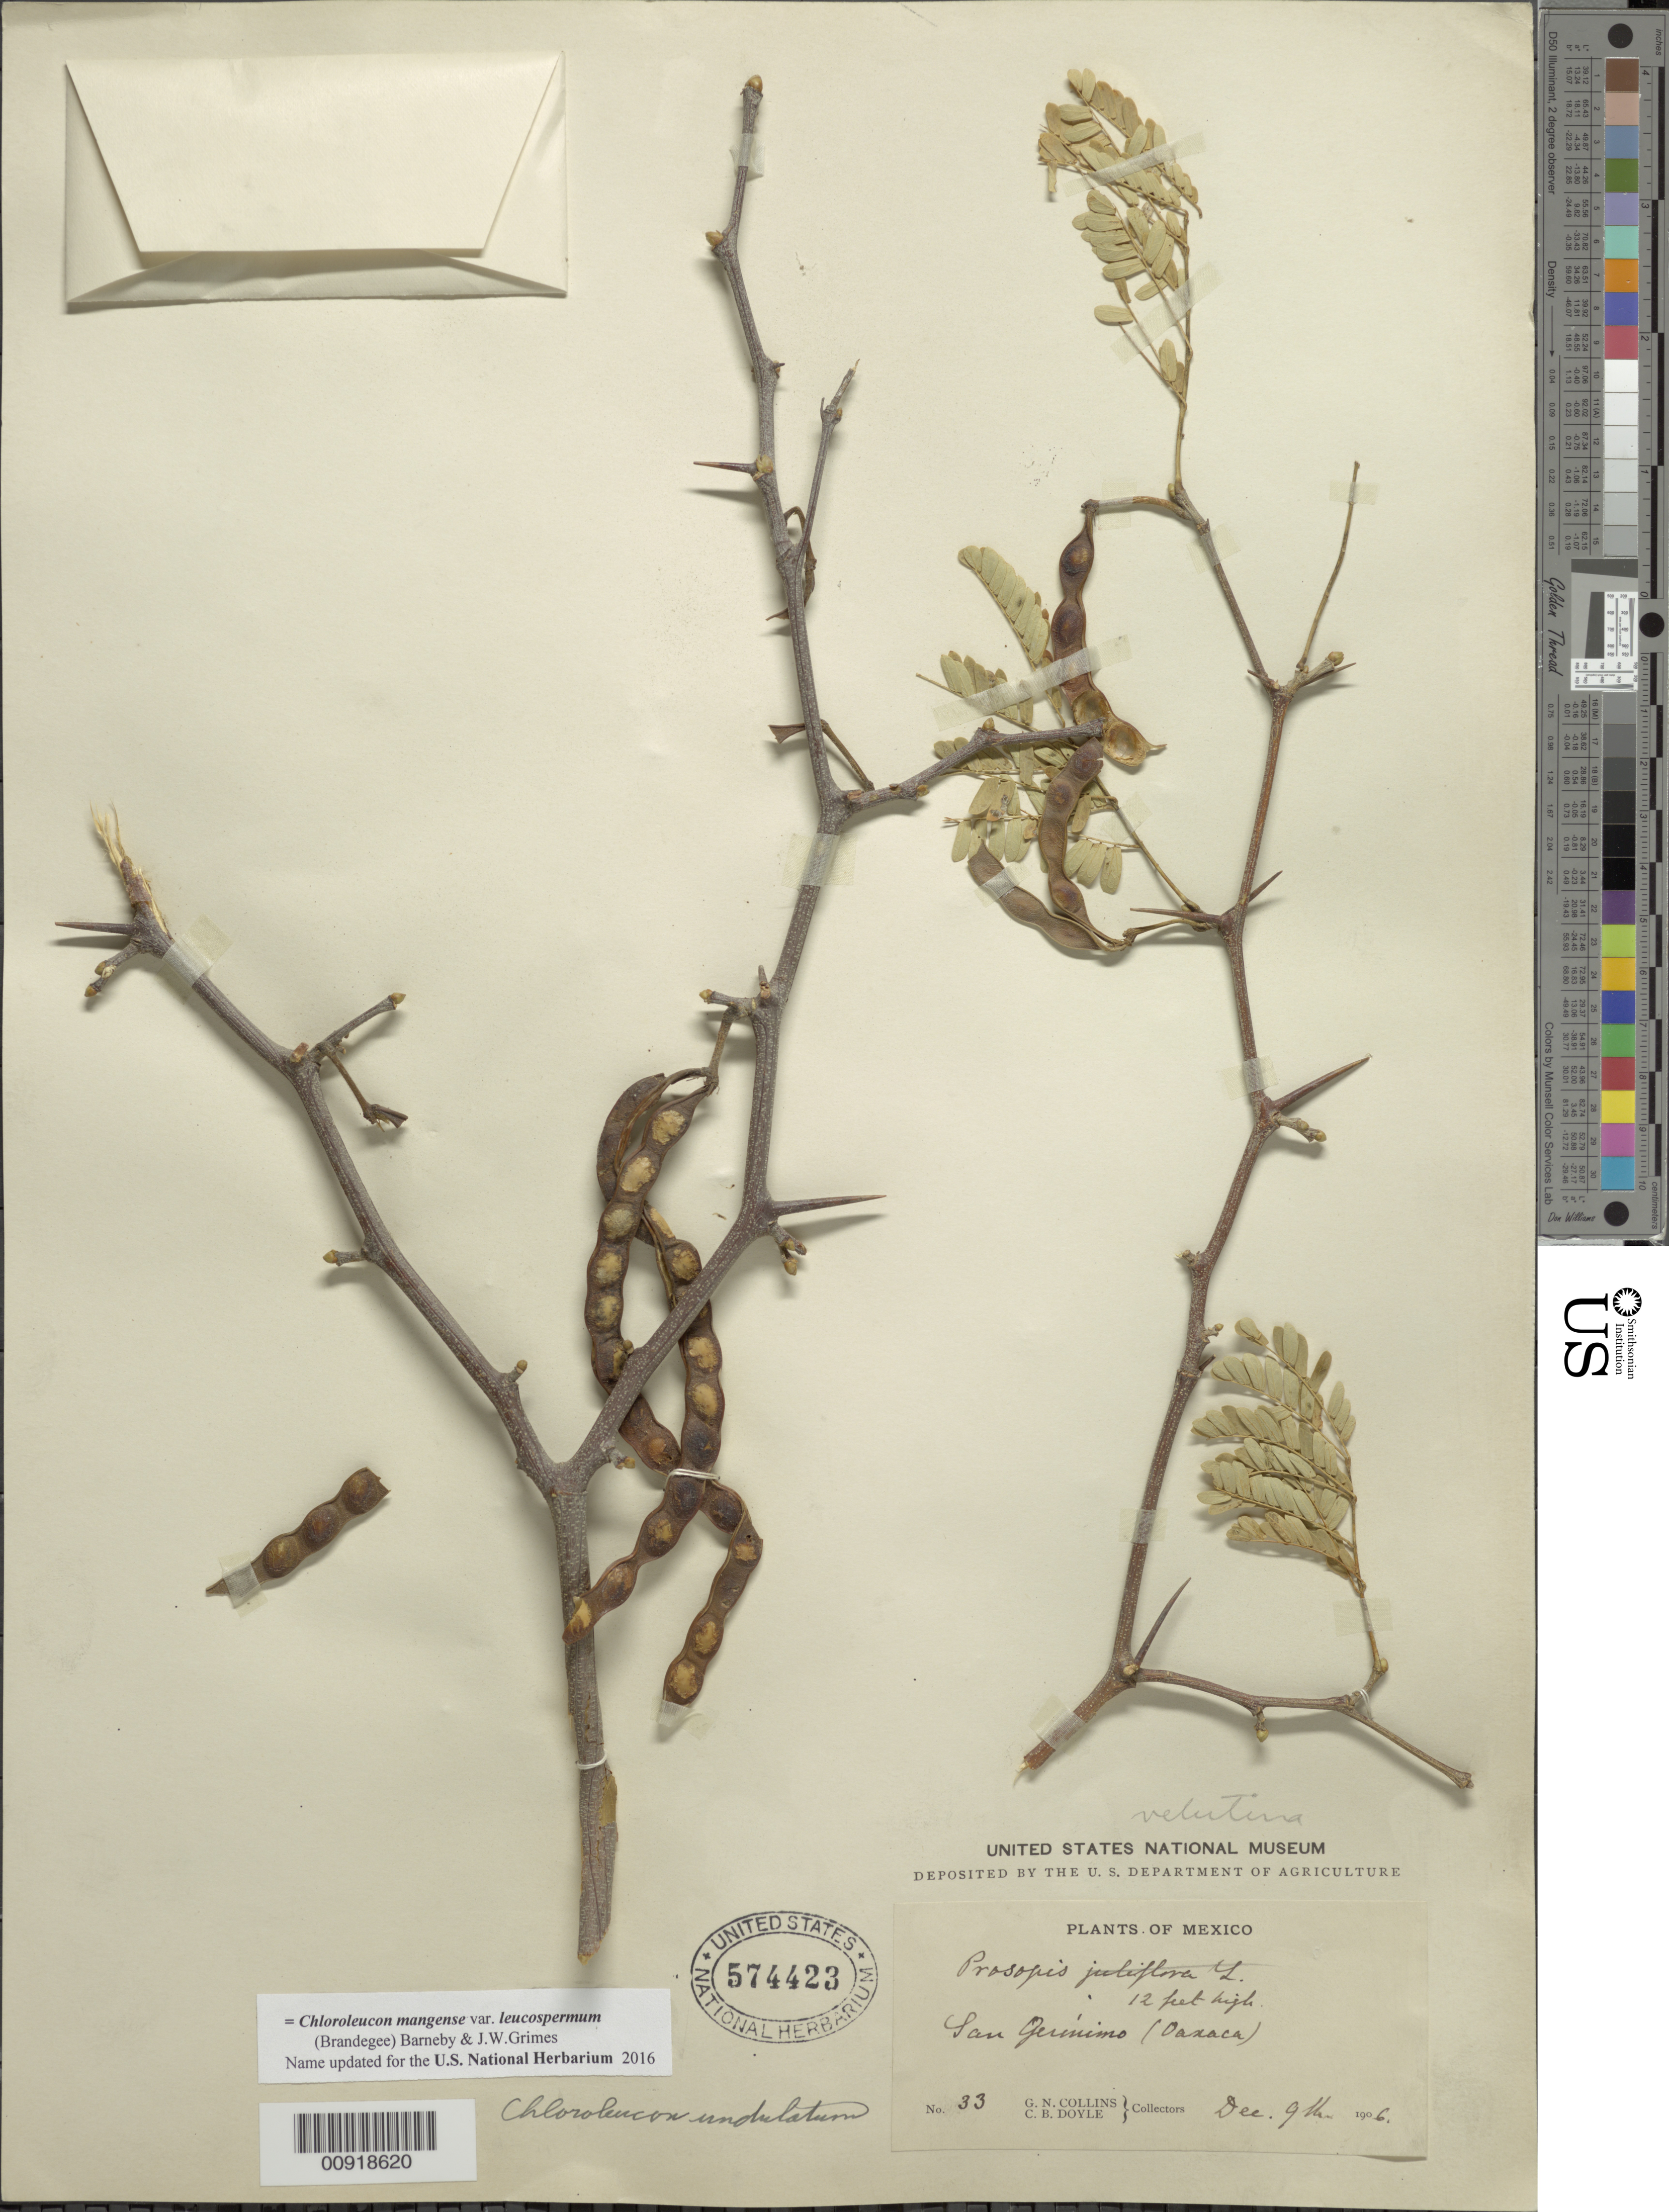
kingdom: Plantae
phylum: Tracheophyta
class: Magnoliopsida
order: Fabales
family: Fabaceae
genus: Chloroleucon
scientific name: Chloroleucon mangense var. leucospermum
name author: (Brandegee) Barneby & J.W. Grimes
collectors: G. N. Collins & C. Doyle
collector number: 33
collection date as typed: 09 Dec 1906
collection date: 1906-12-09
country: Mexico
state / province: Oaxaca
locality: San Gerímino (Oaxaca).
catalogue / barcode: US 574423